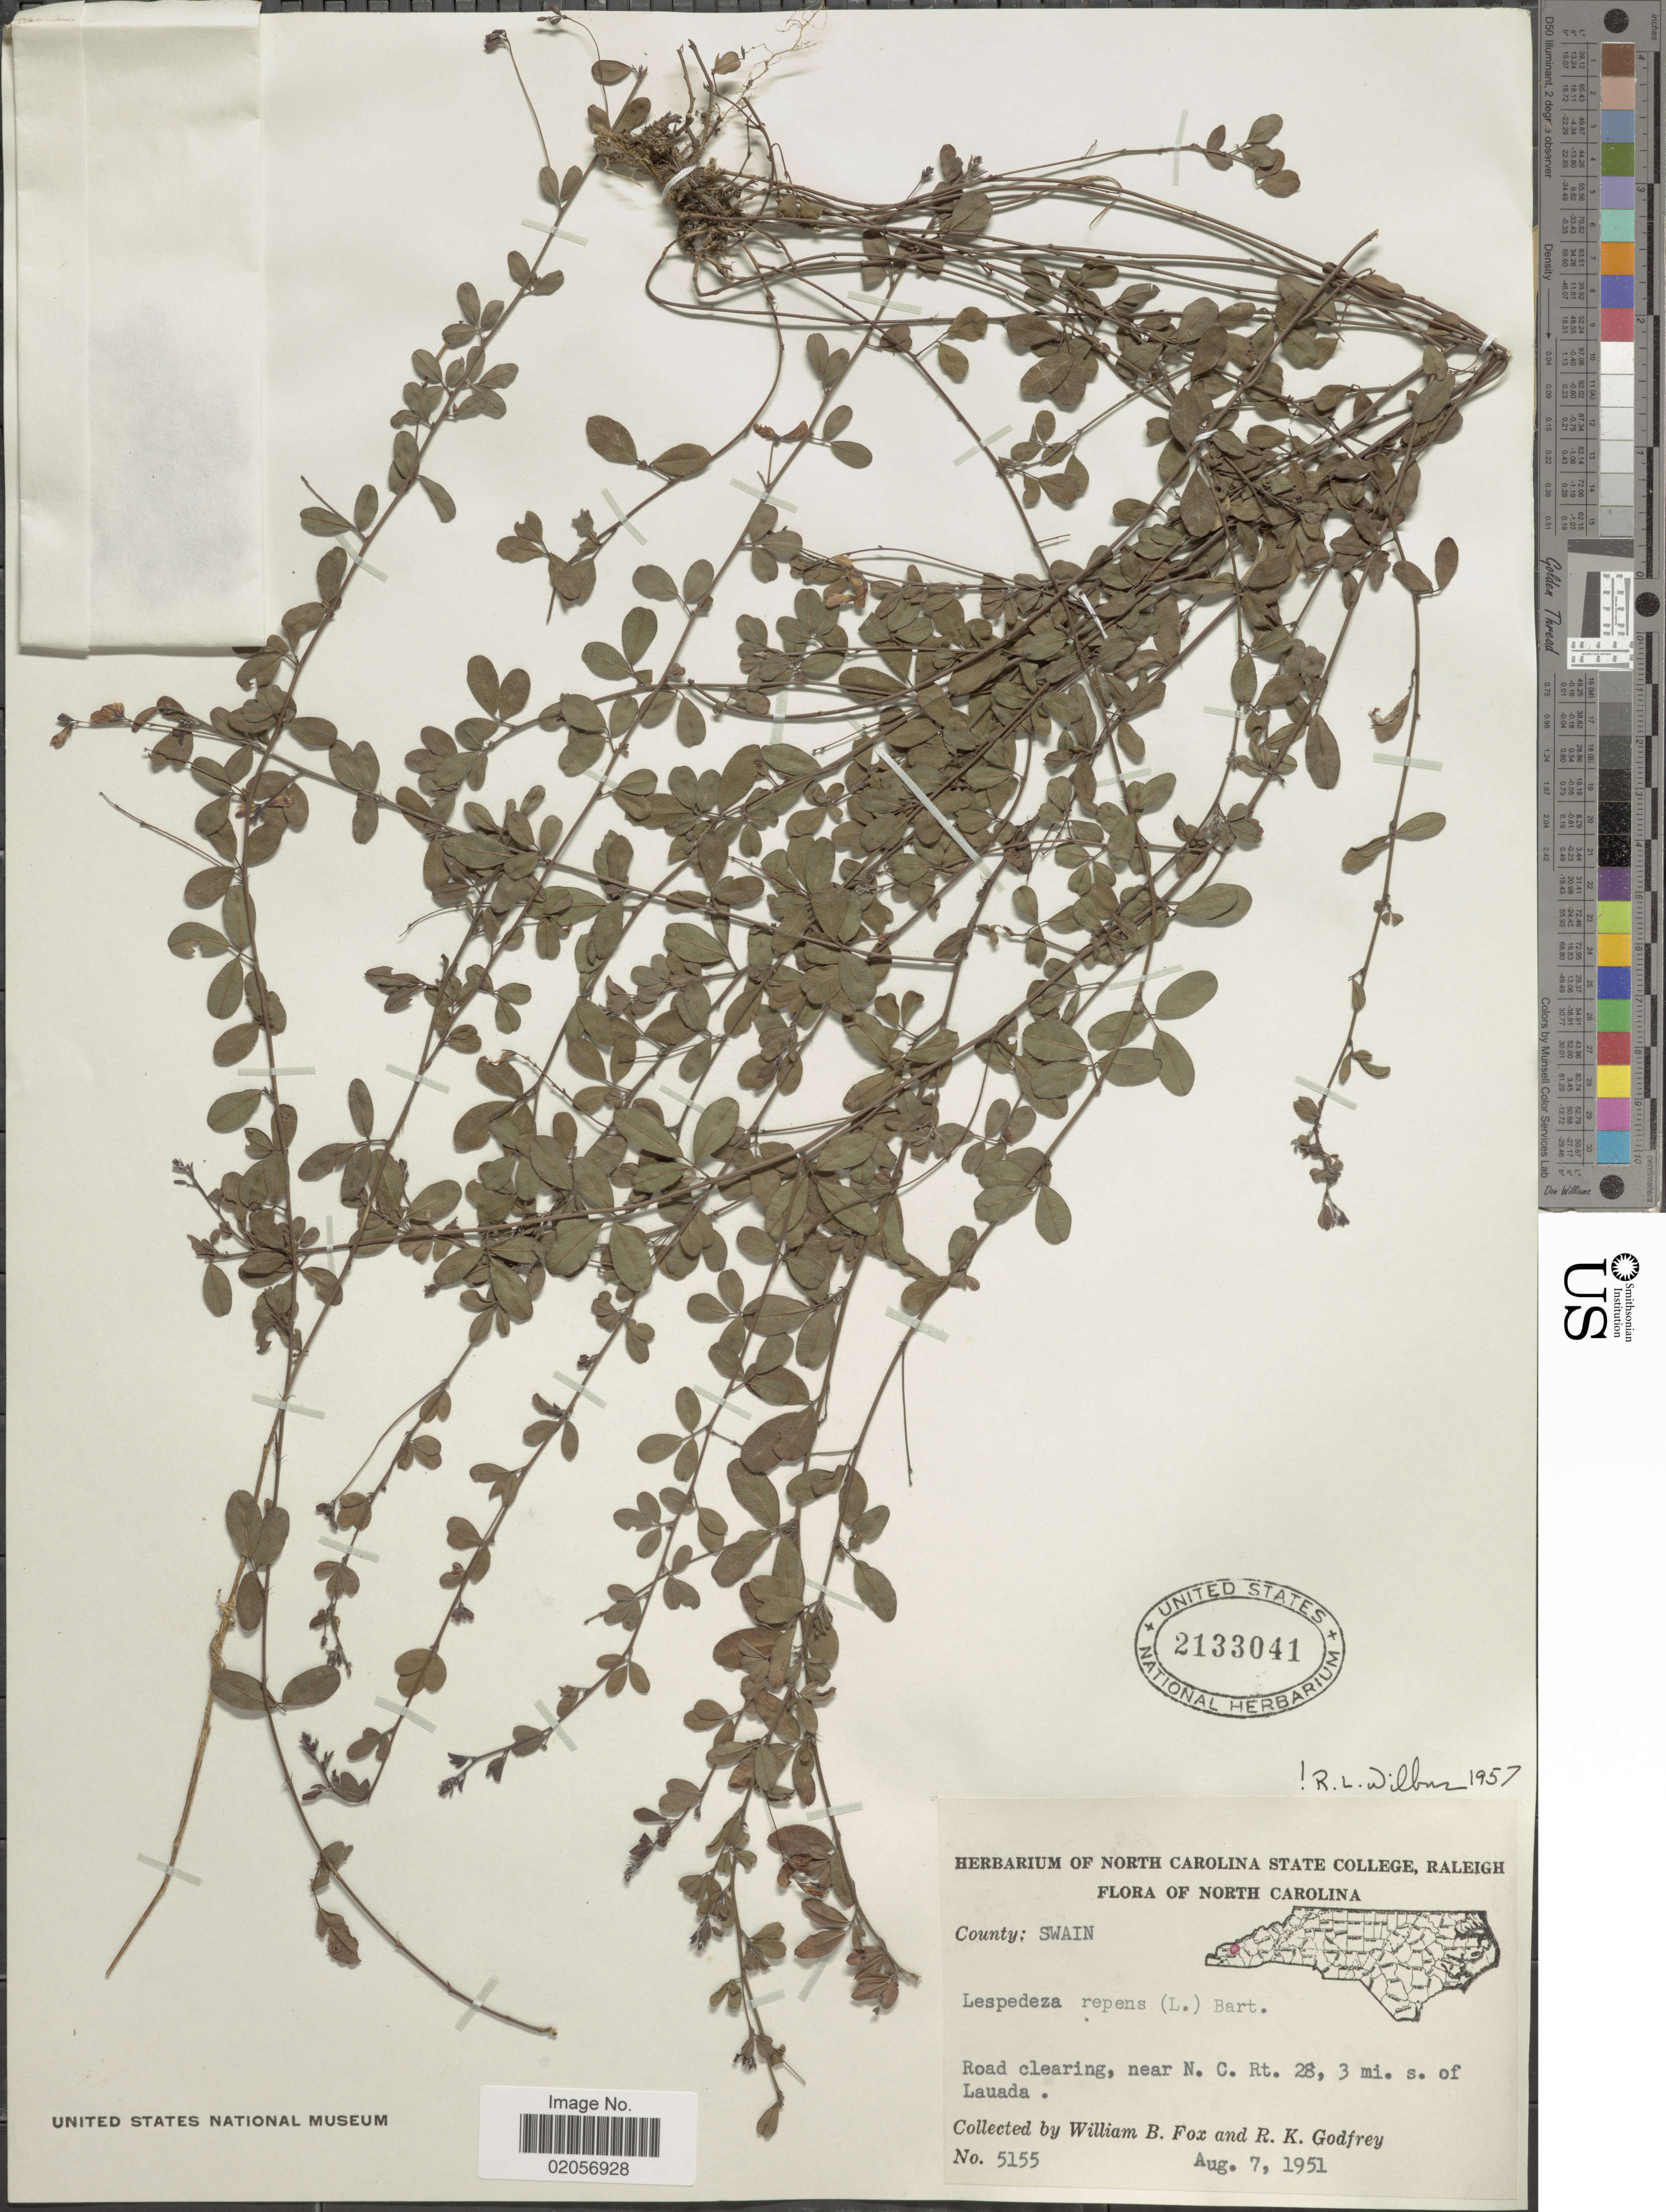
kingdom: Plantae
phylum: Tracheophyta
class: Magnoliopsida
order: Fabales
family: Fabaceae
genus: Lespedeza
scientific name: Lespedeza repens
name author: (L.) W.P.C. Barton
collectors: W. B. Fox & R. K. Godfrey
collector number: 5155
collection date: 1951-08-07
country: United States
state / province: North Carolina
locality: County: Swain. Road clearing, near N. C. Rt. 28, 3 mi. s. of Lauada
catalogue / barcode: US 2133041